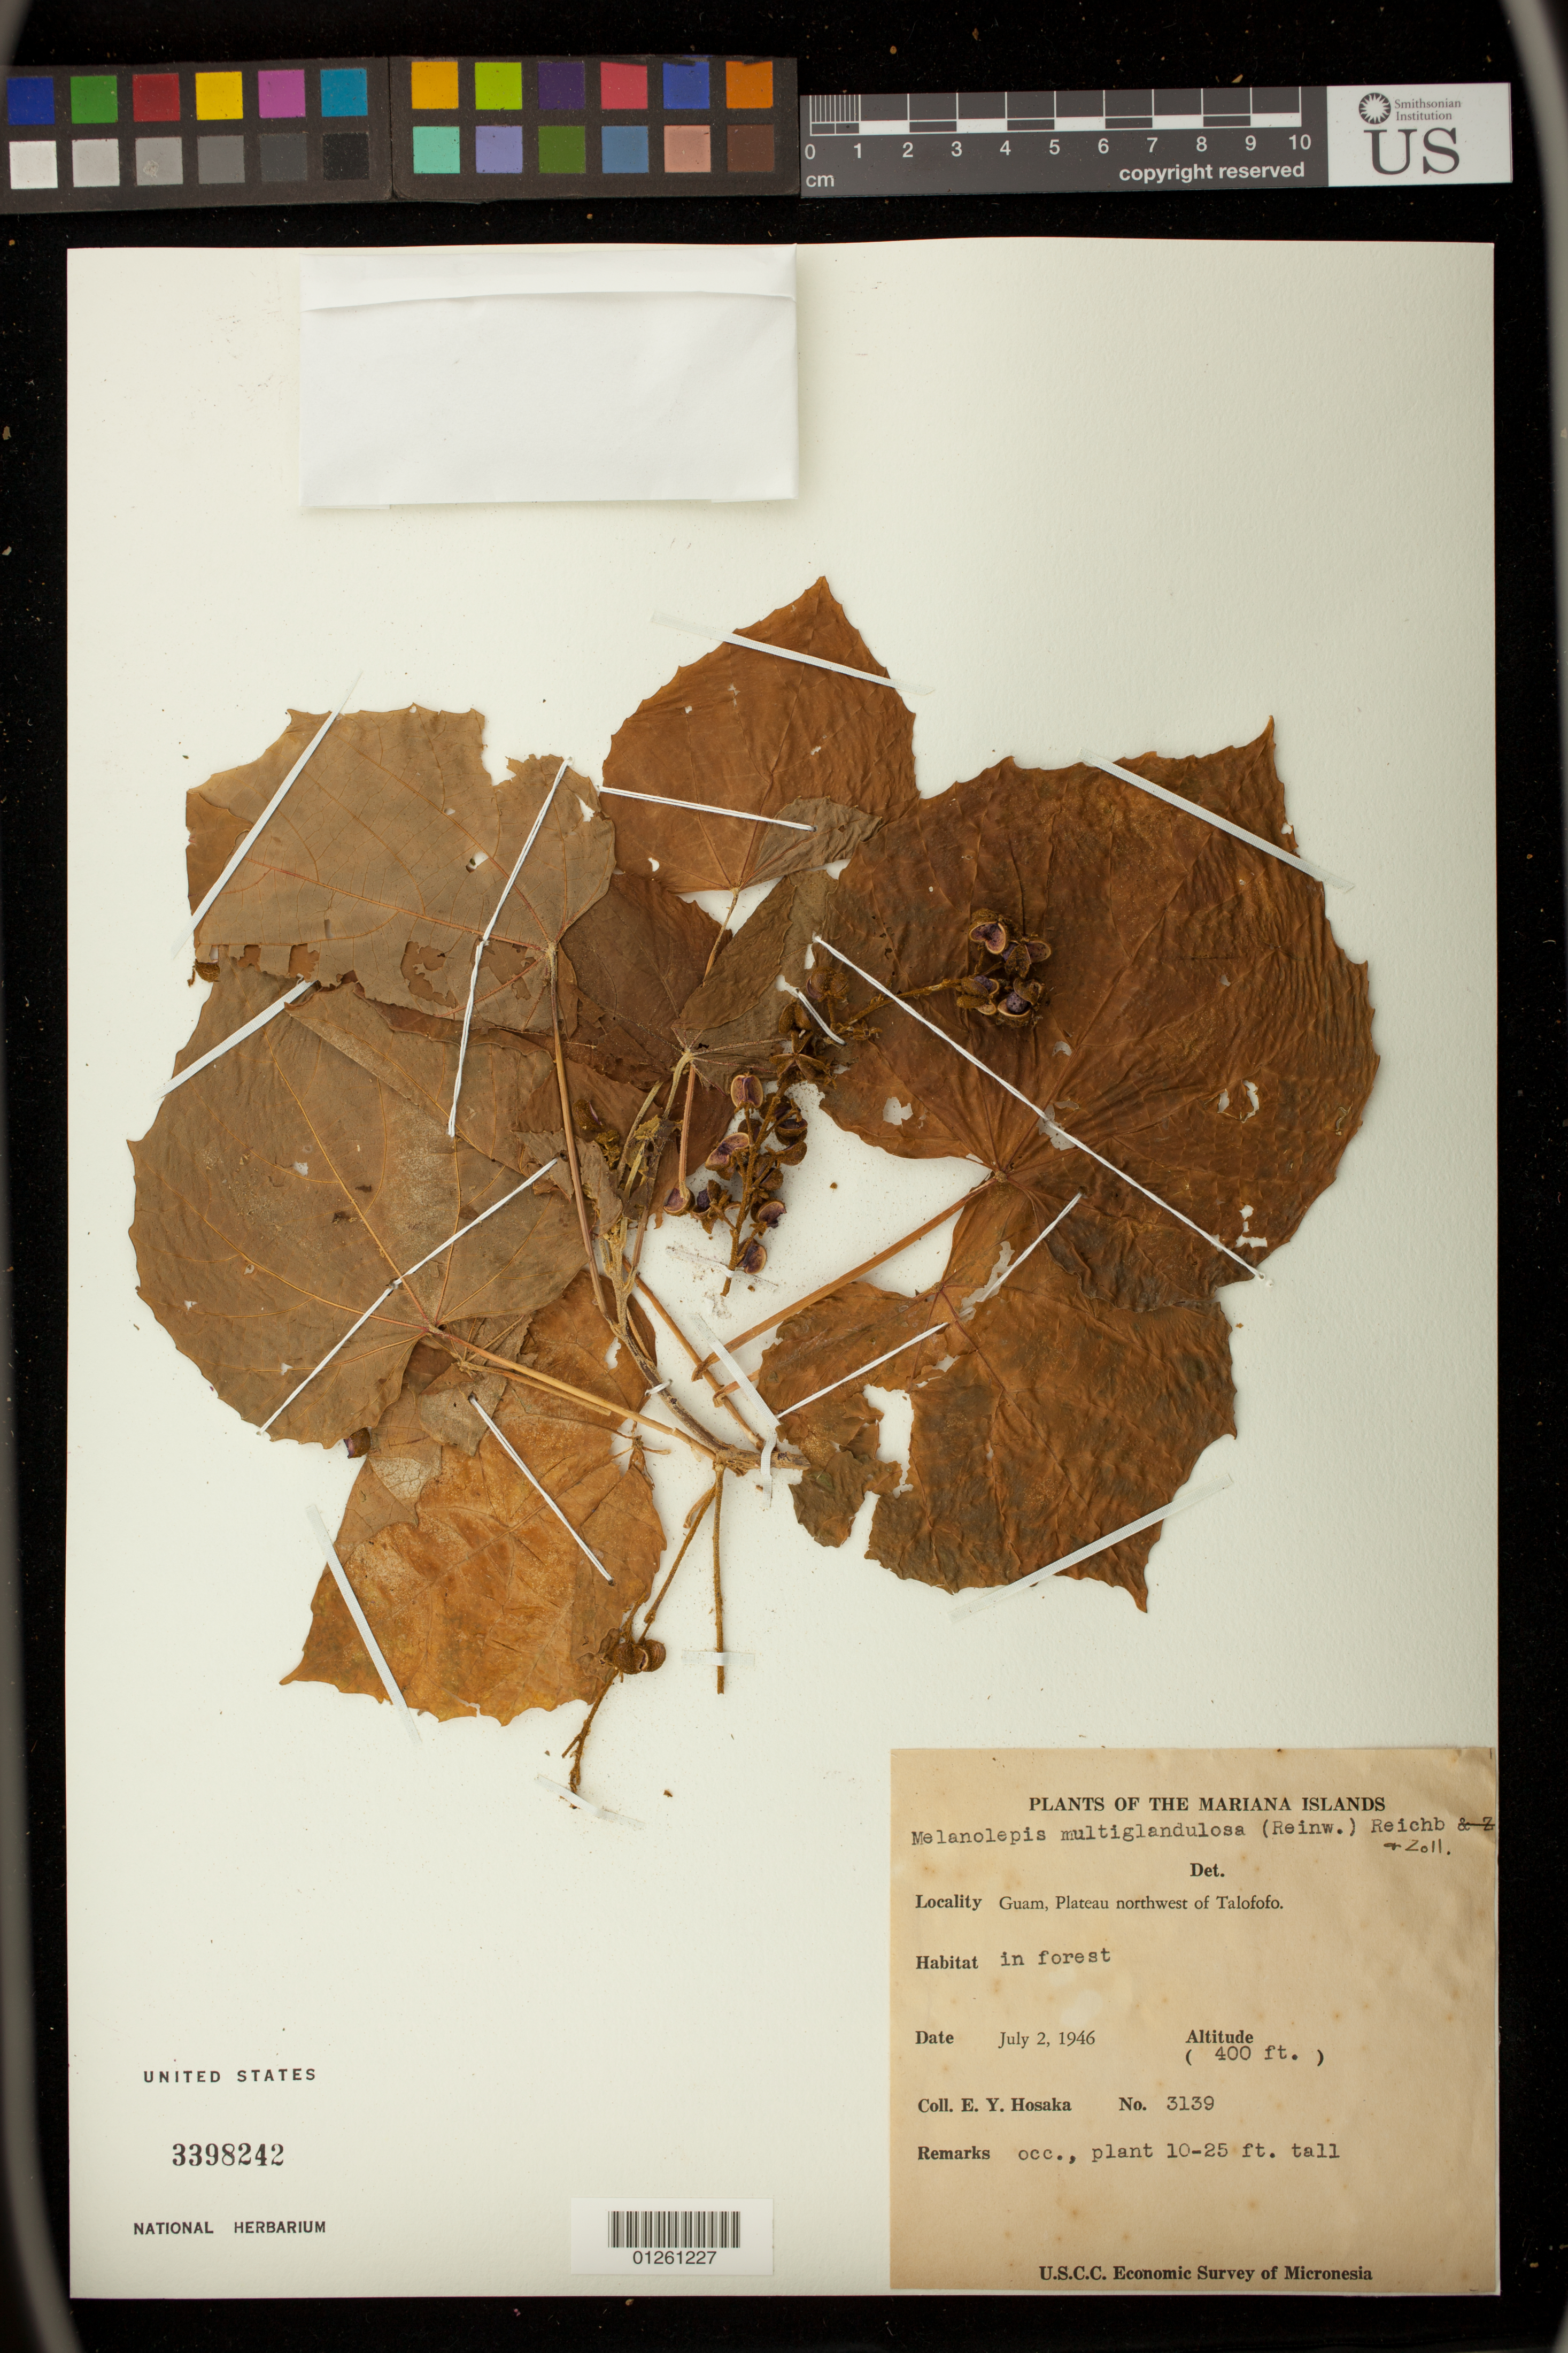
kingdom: Plantae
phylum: Tracheophyta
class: Magnoliopsida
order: Malpighiales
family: Euphorbiaceae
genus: Melanolepis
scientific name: Melanolepis multiglandulosa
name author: (Reinw. ex Blume) Rchb. f. & Zoll.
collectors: E. Y. Hosaka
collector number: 3139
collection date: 1946-07-02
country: Guam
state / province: Talofofo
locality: Northwest of Talofofo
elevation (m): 122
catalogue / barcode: US 3398242